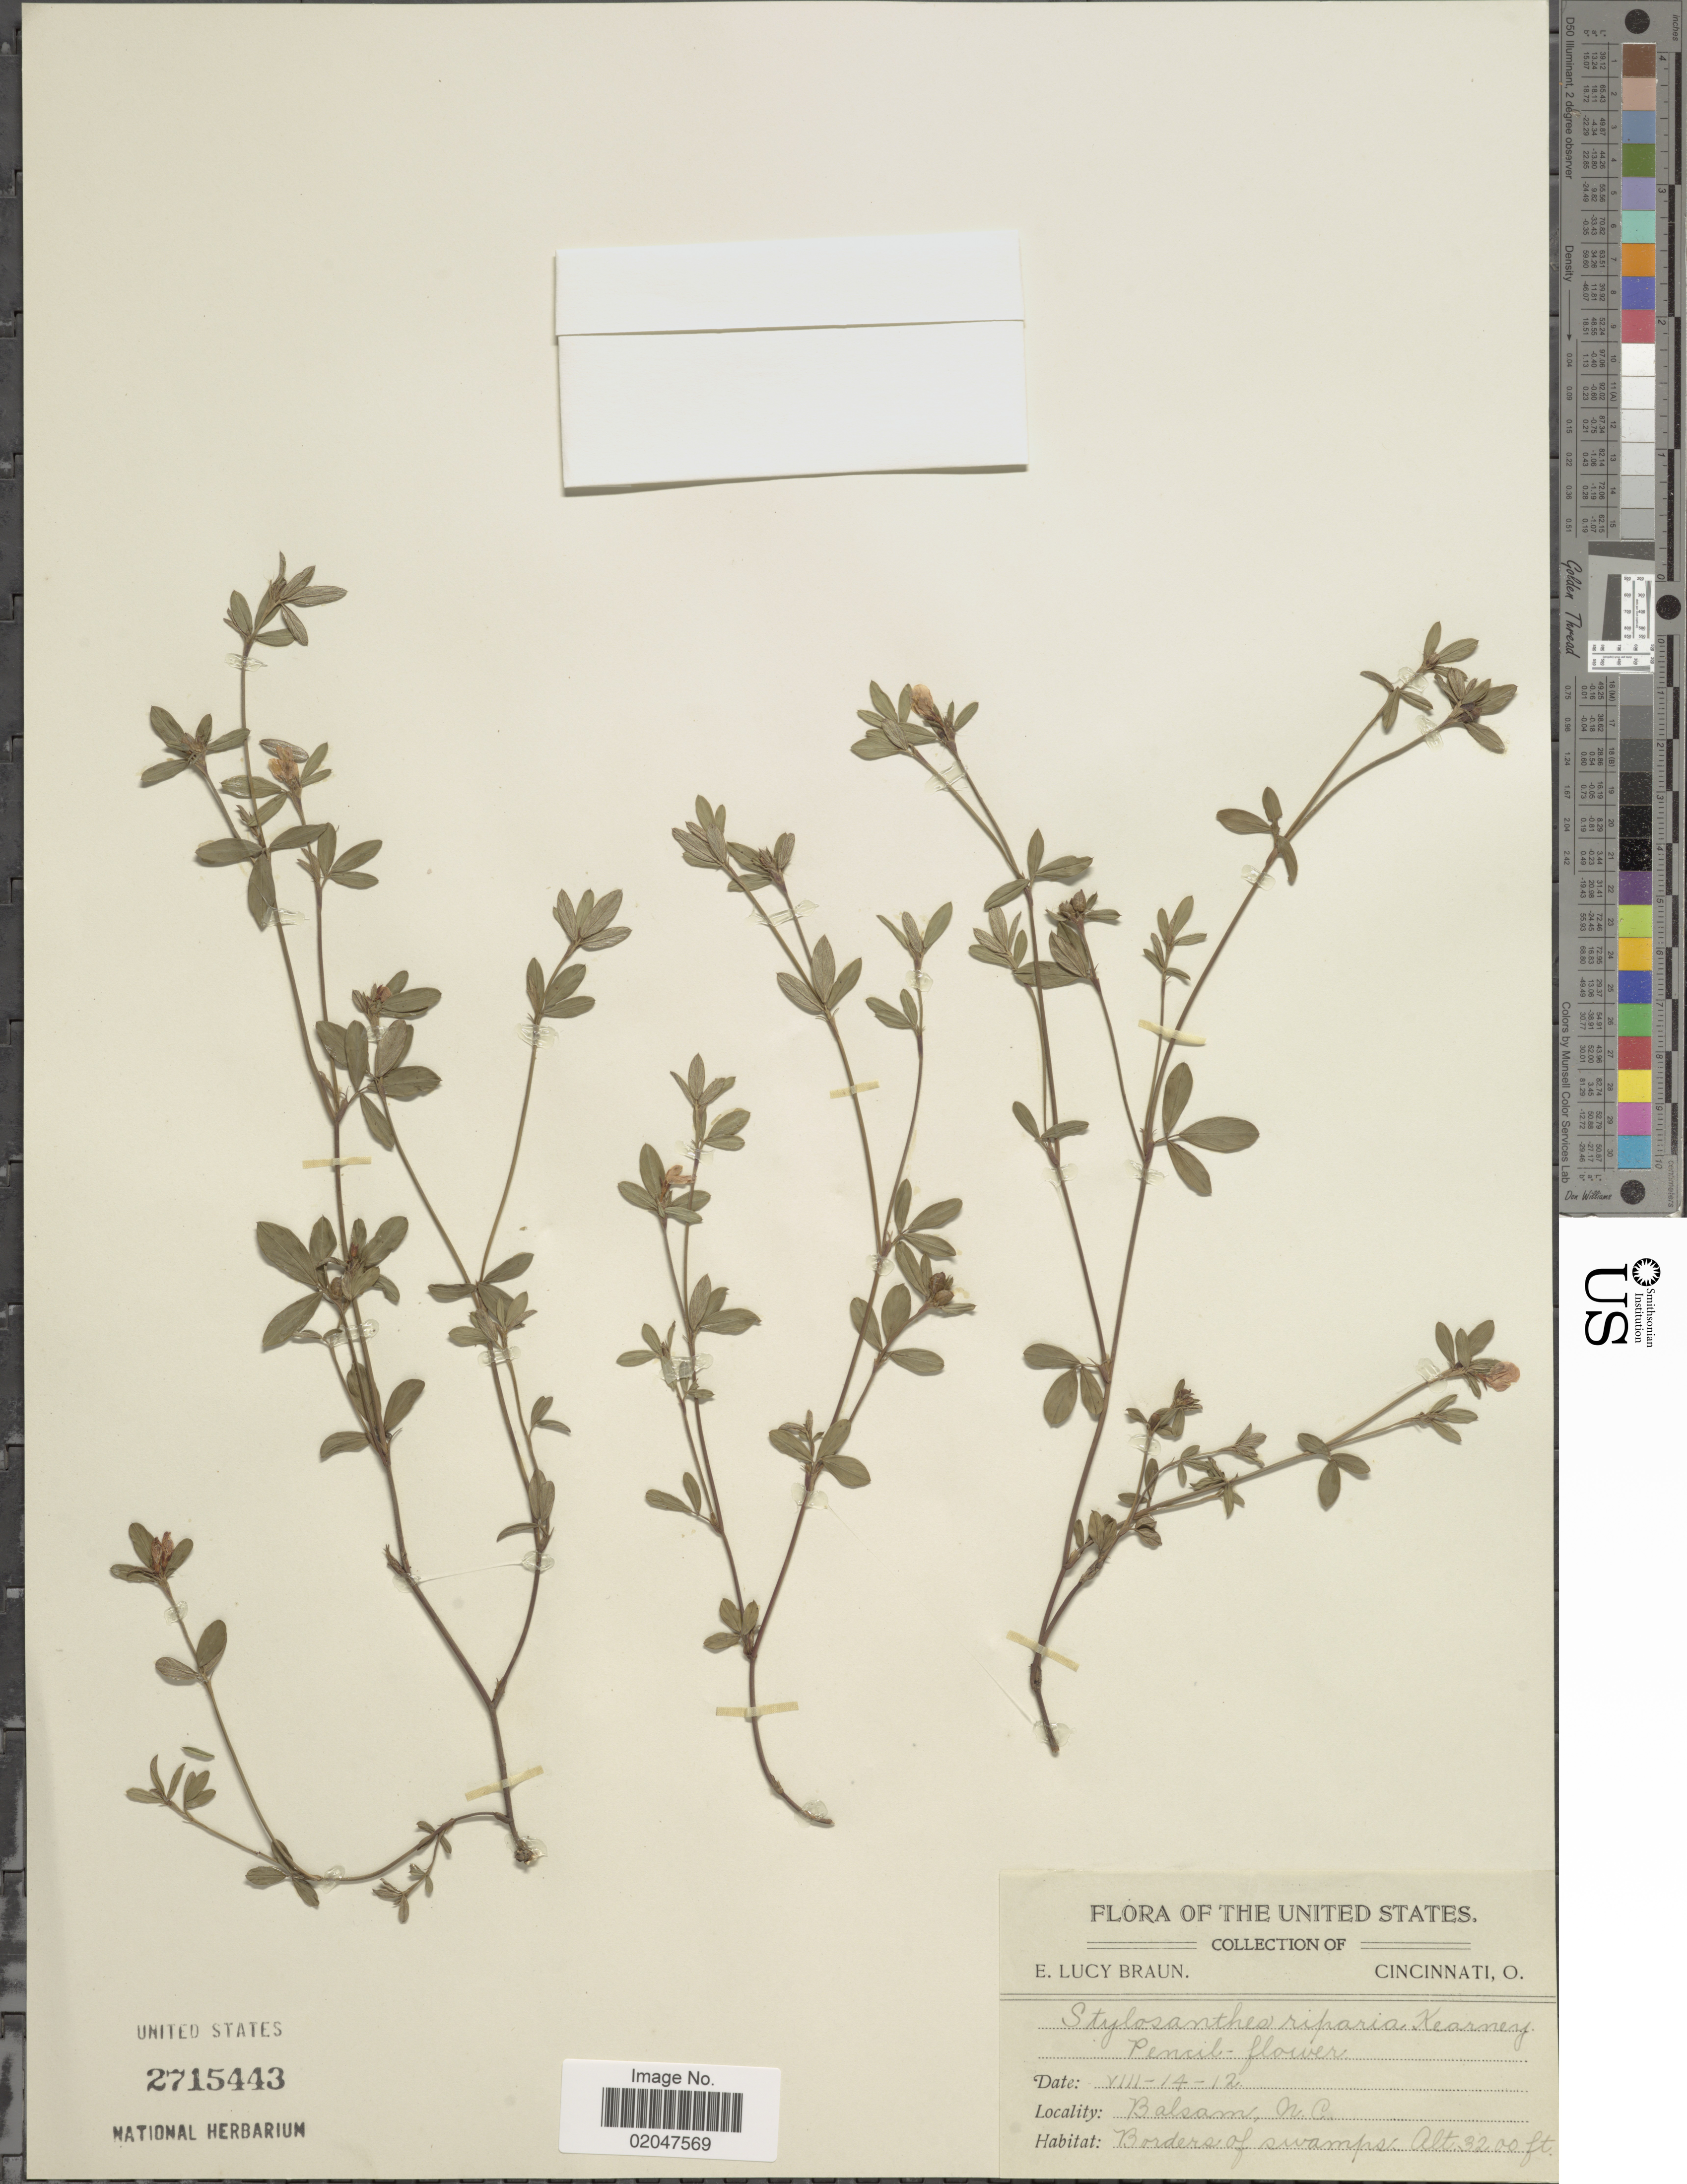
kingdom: Plantae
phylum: Tracheophyta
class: Magnoliopsida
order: Fabales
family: Fabaceae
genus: Stylosanthes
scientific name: Stylosanthes biflora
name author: (L.) Britton et al.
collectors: E. L. Braun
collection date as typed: Transcribed d/m/y: 14/8/12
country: United States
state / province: North Carolina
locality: The United States, Balsam, N.C.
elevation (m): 975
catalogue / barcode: US 2715443